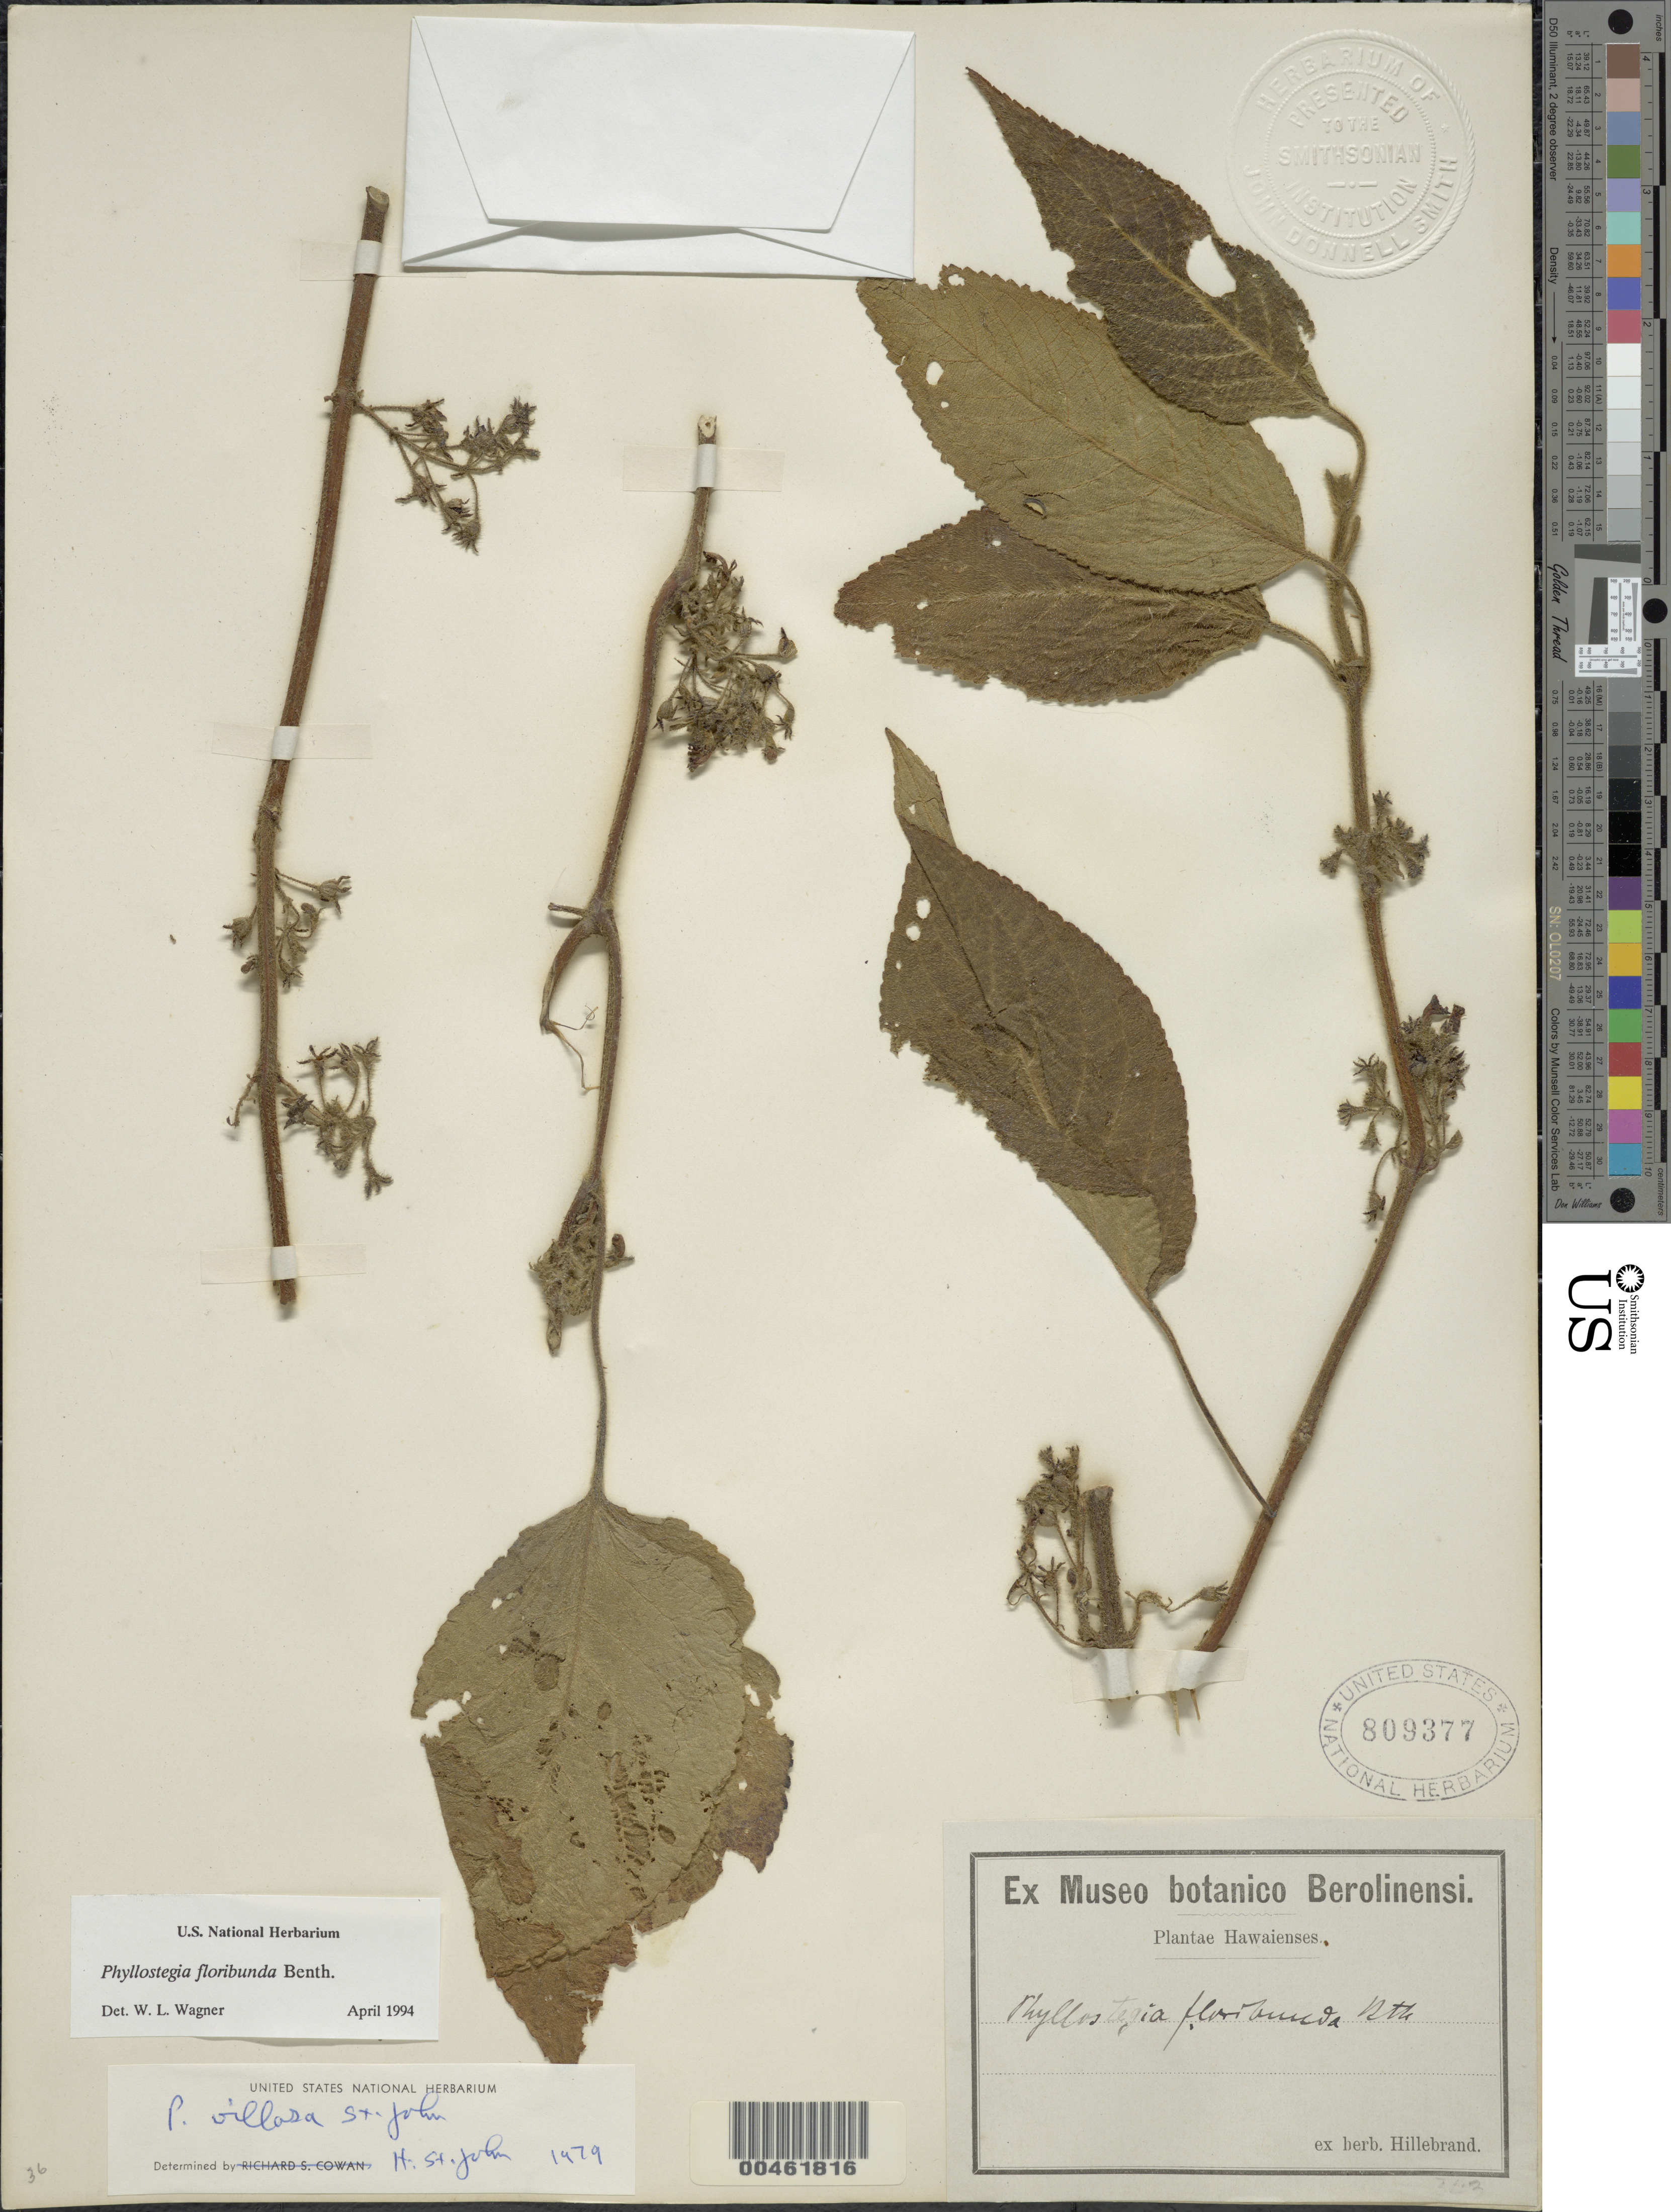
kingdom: Plantae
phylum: Tracheophyta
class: Magnoliopsida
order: Lamiales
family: Lamiaceae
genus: Phyllostegia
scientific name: Phyllostegia floribunda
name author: Benth.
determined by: Wagner, W. L., (BOT), Smithsonian Institution - National Museum of Natural History (UNITED STATES)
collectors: W. Hillebrand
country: United States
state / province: Hawaii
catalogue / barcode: US 809377